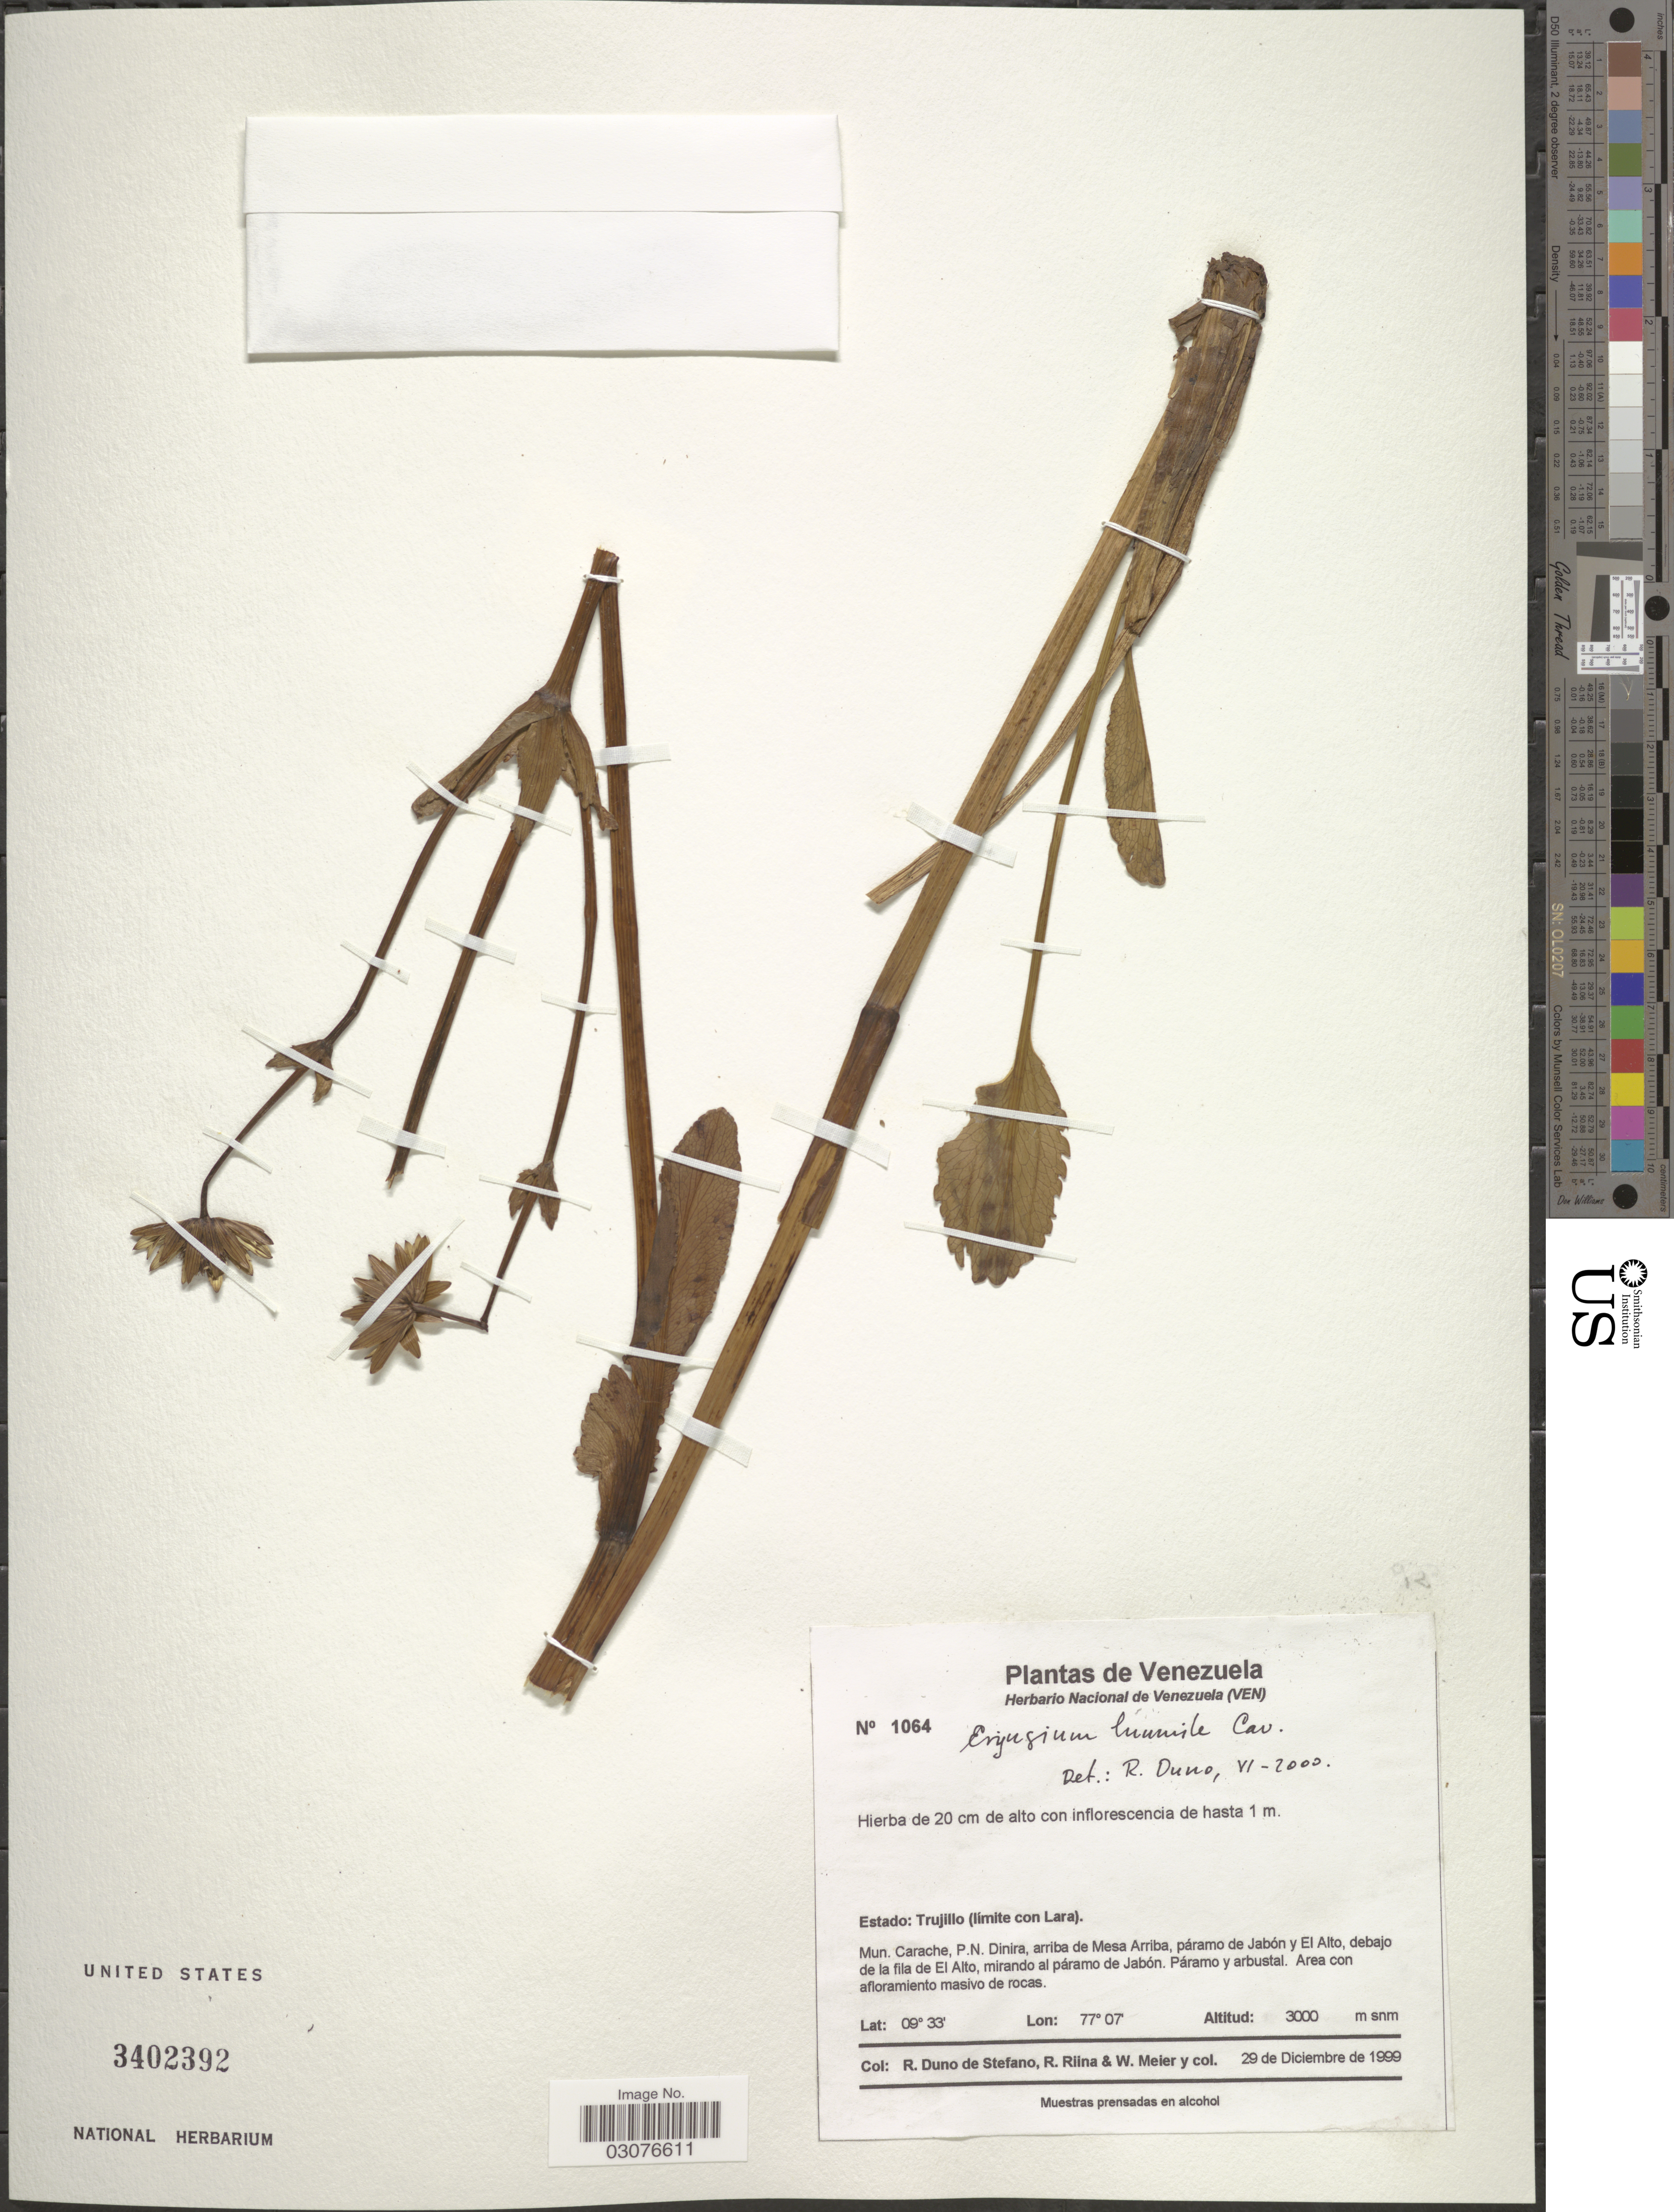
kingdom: Plantae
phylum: Tracheophyta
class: Magnoliopsida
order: Apiales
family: Apiaceae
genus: Eryngium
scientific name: Eryngium humile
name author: Cav.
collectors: R. Duno de Stefano, R. Riina, W. Meier & W. Colenso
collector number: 1064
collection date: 1999-12-29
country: Venezuela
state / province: Trujillo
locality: Trujillo (límite con Lara), Mun. Carache, P.N. Dinira, arriba de Mesa Arriba, páramo de Jabón y El Alto, debajo de la fila de El Alto, mirando al páramo de Jabón.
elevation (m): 3000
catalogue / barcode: US 3402392